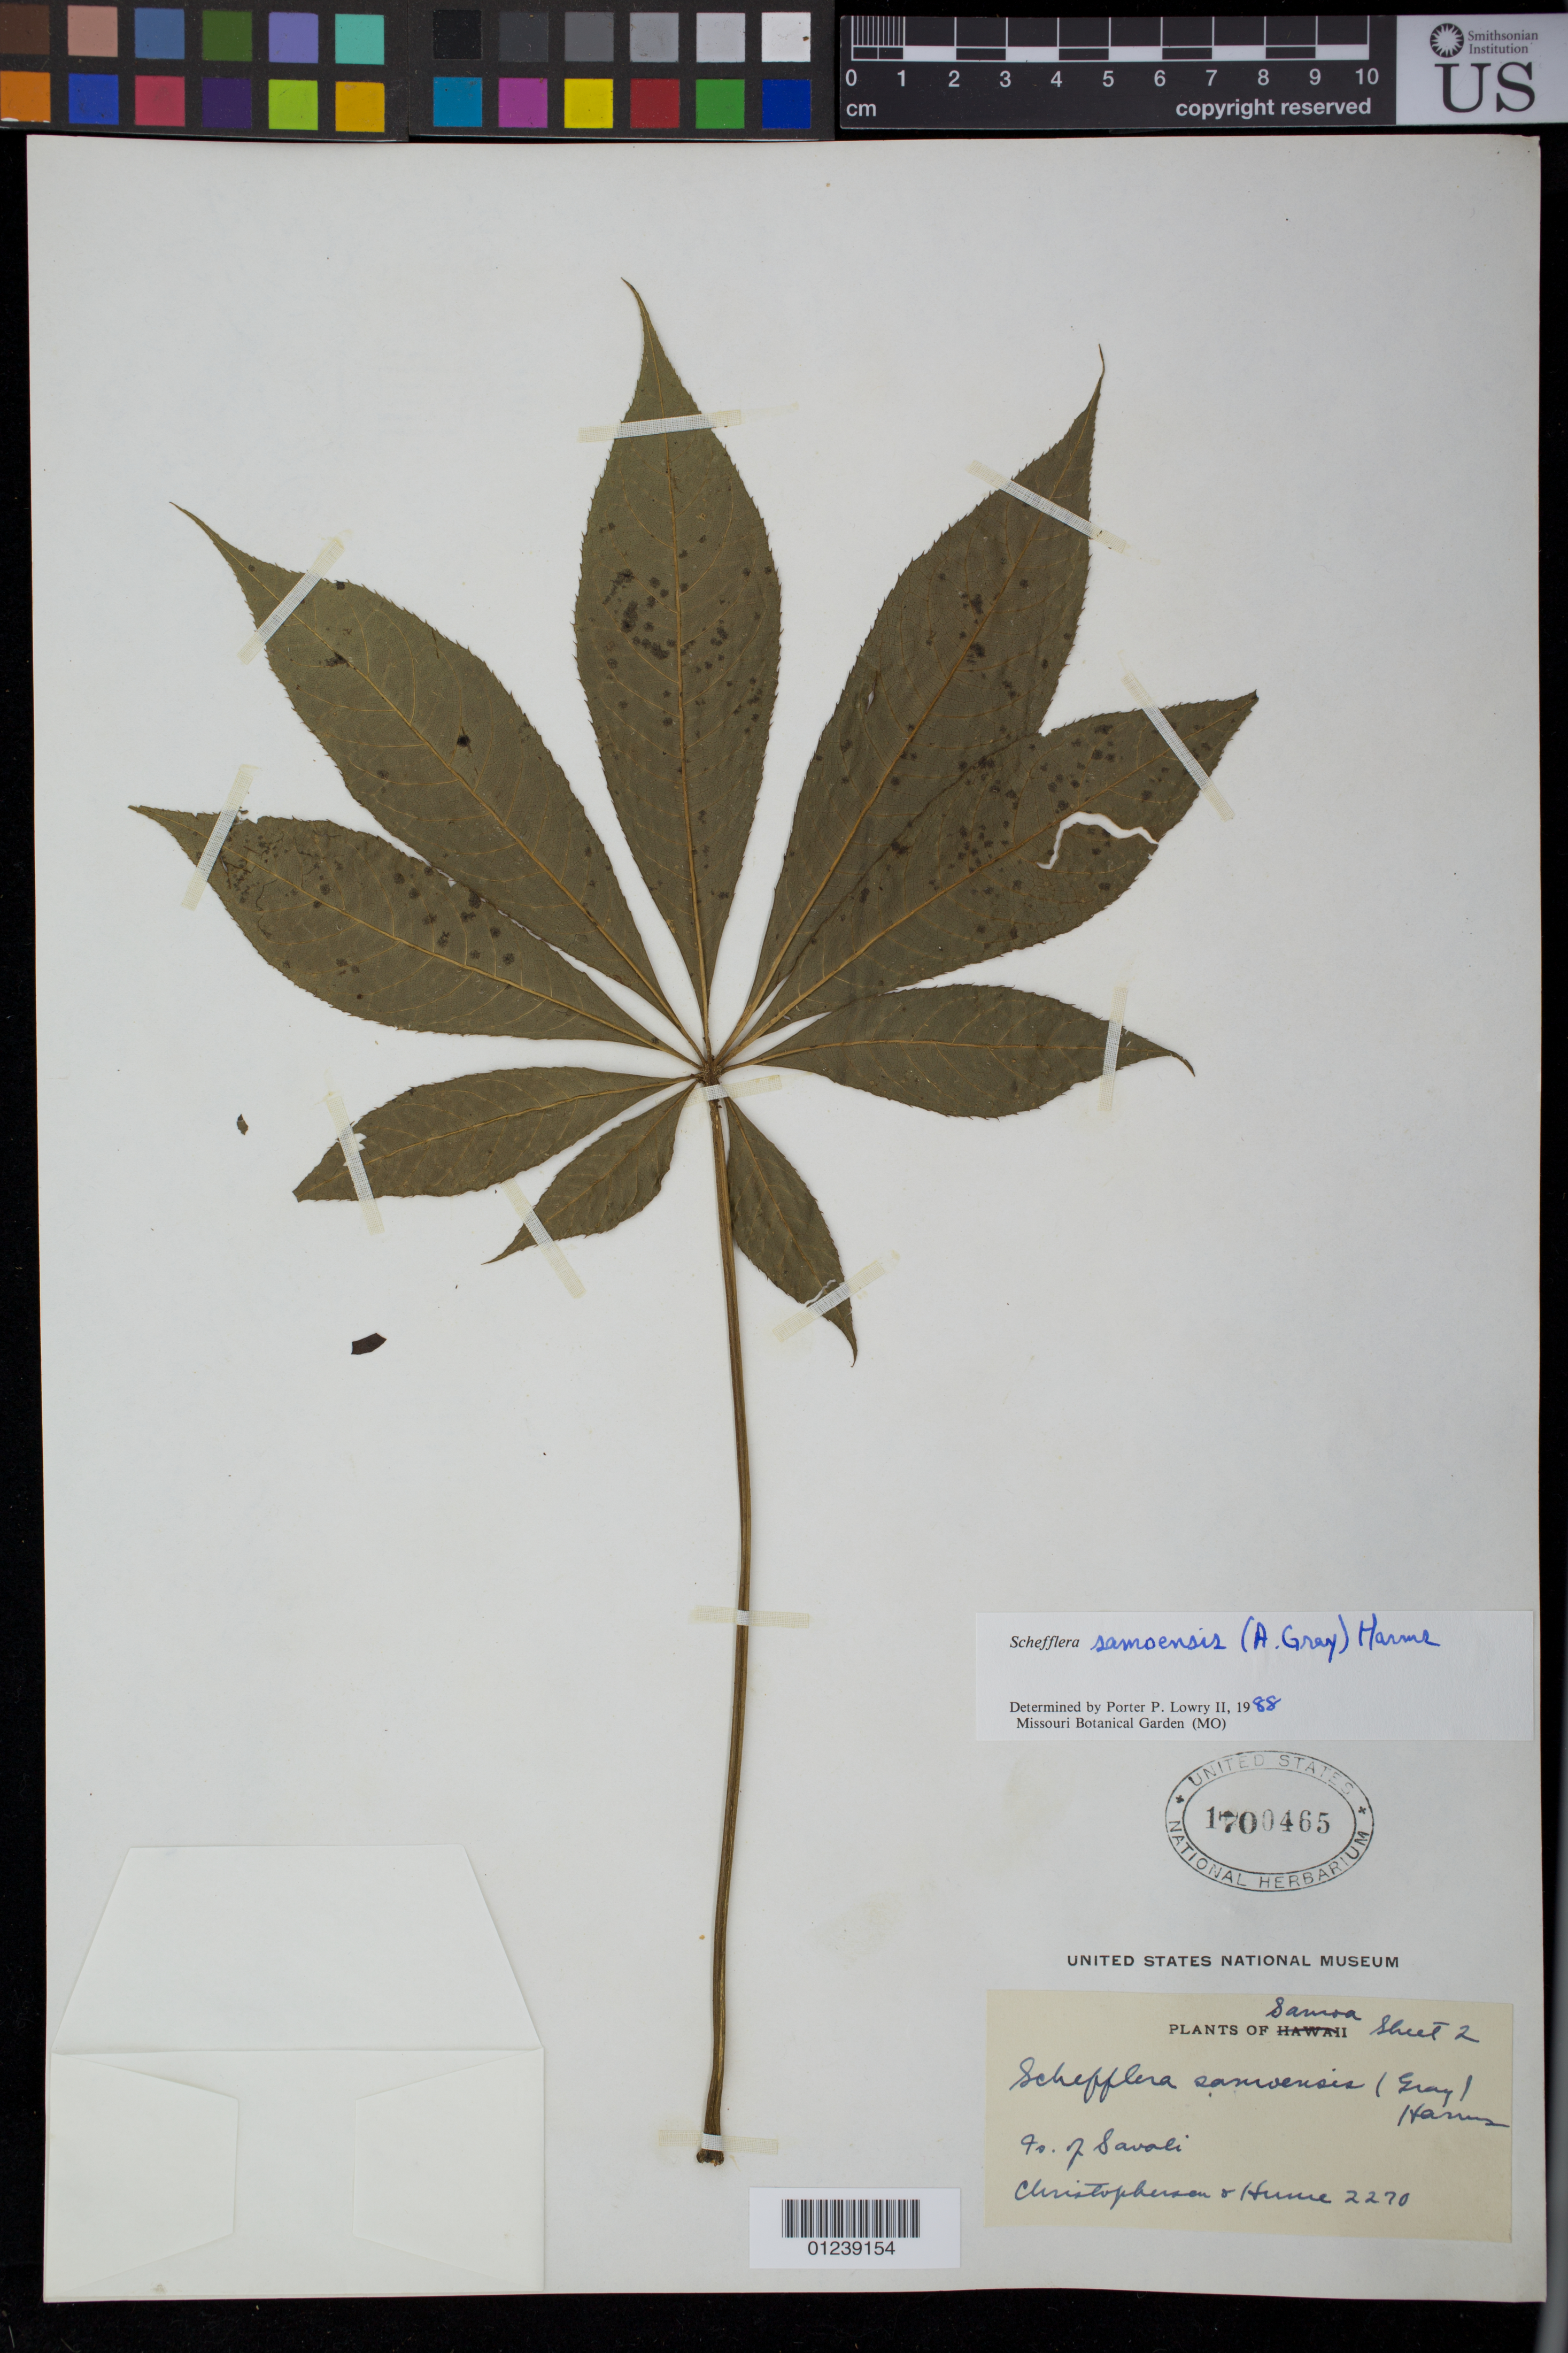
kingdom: Plantae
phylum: Tracheophyta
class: Magnoliopsida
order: Apiales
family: Araliaceae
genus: Schefflera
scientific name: Schefflera samoensis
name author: (A. Gray) Harms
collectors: E. Christophersen & E. P. Hume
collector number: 2270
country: Samoa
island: Savai'i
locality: Is. of Savali.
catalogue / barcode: US 1700465